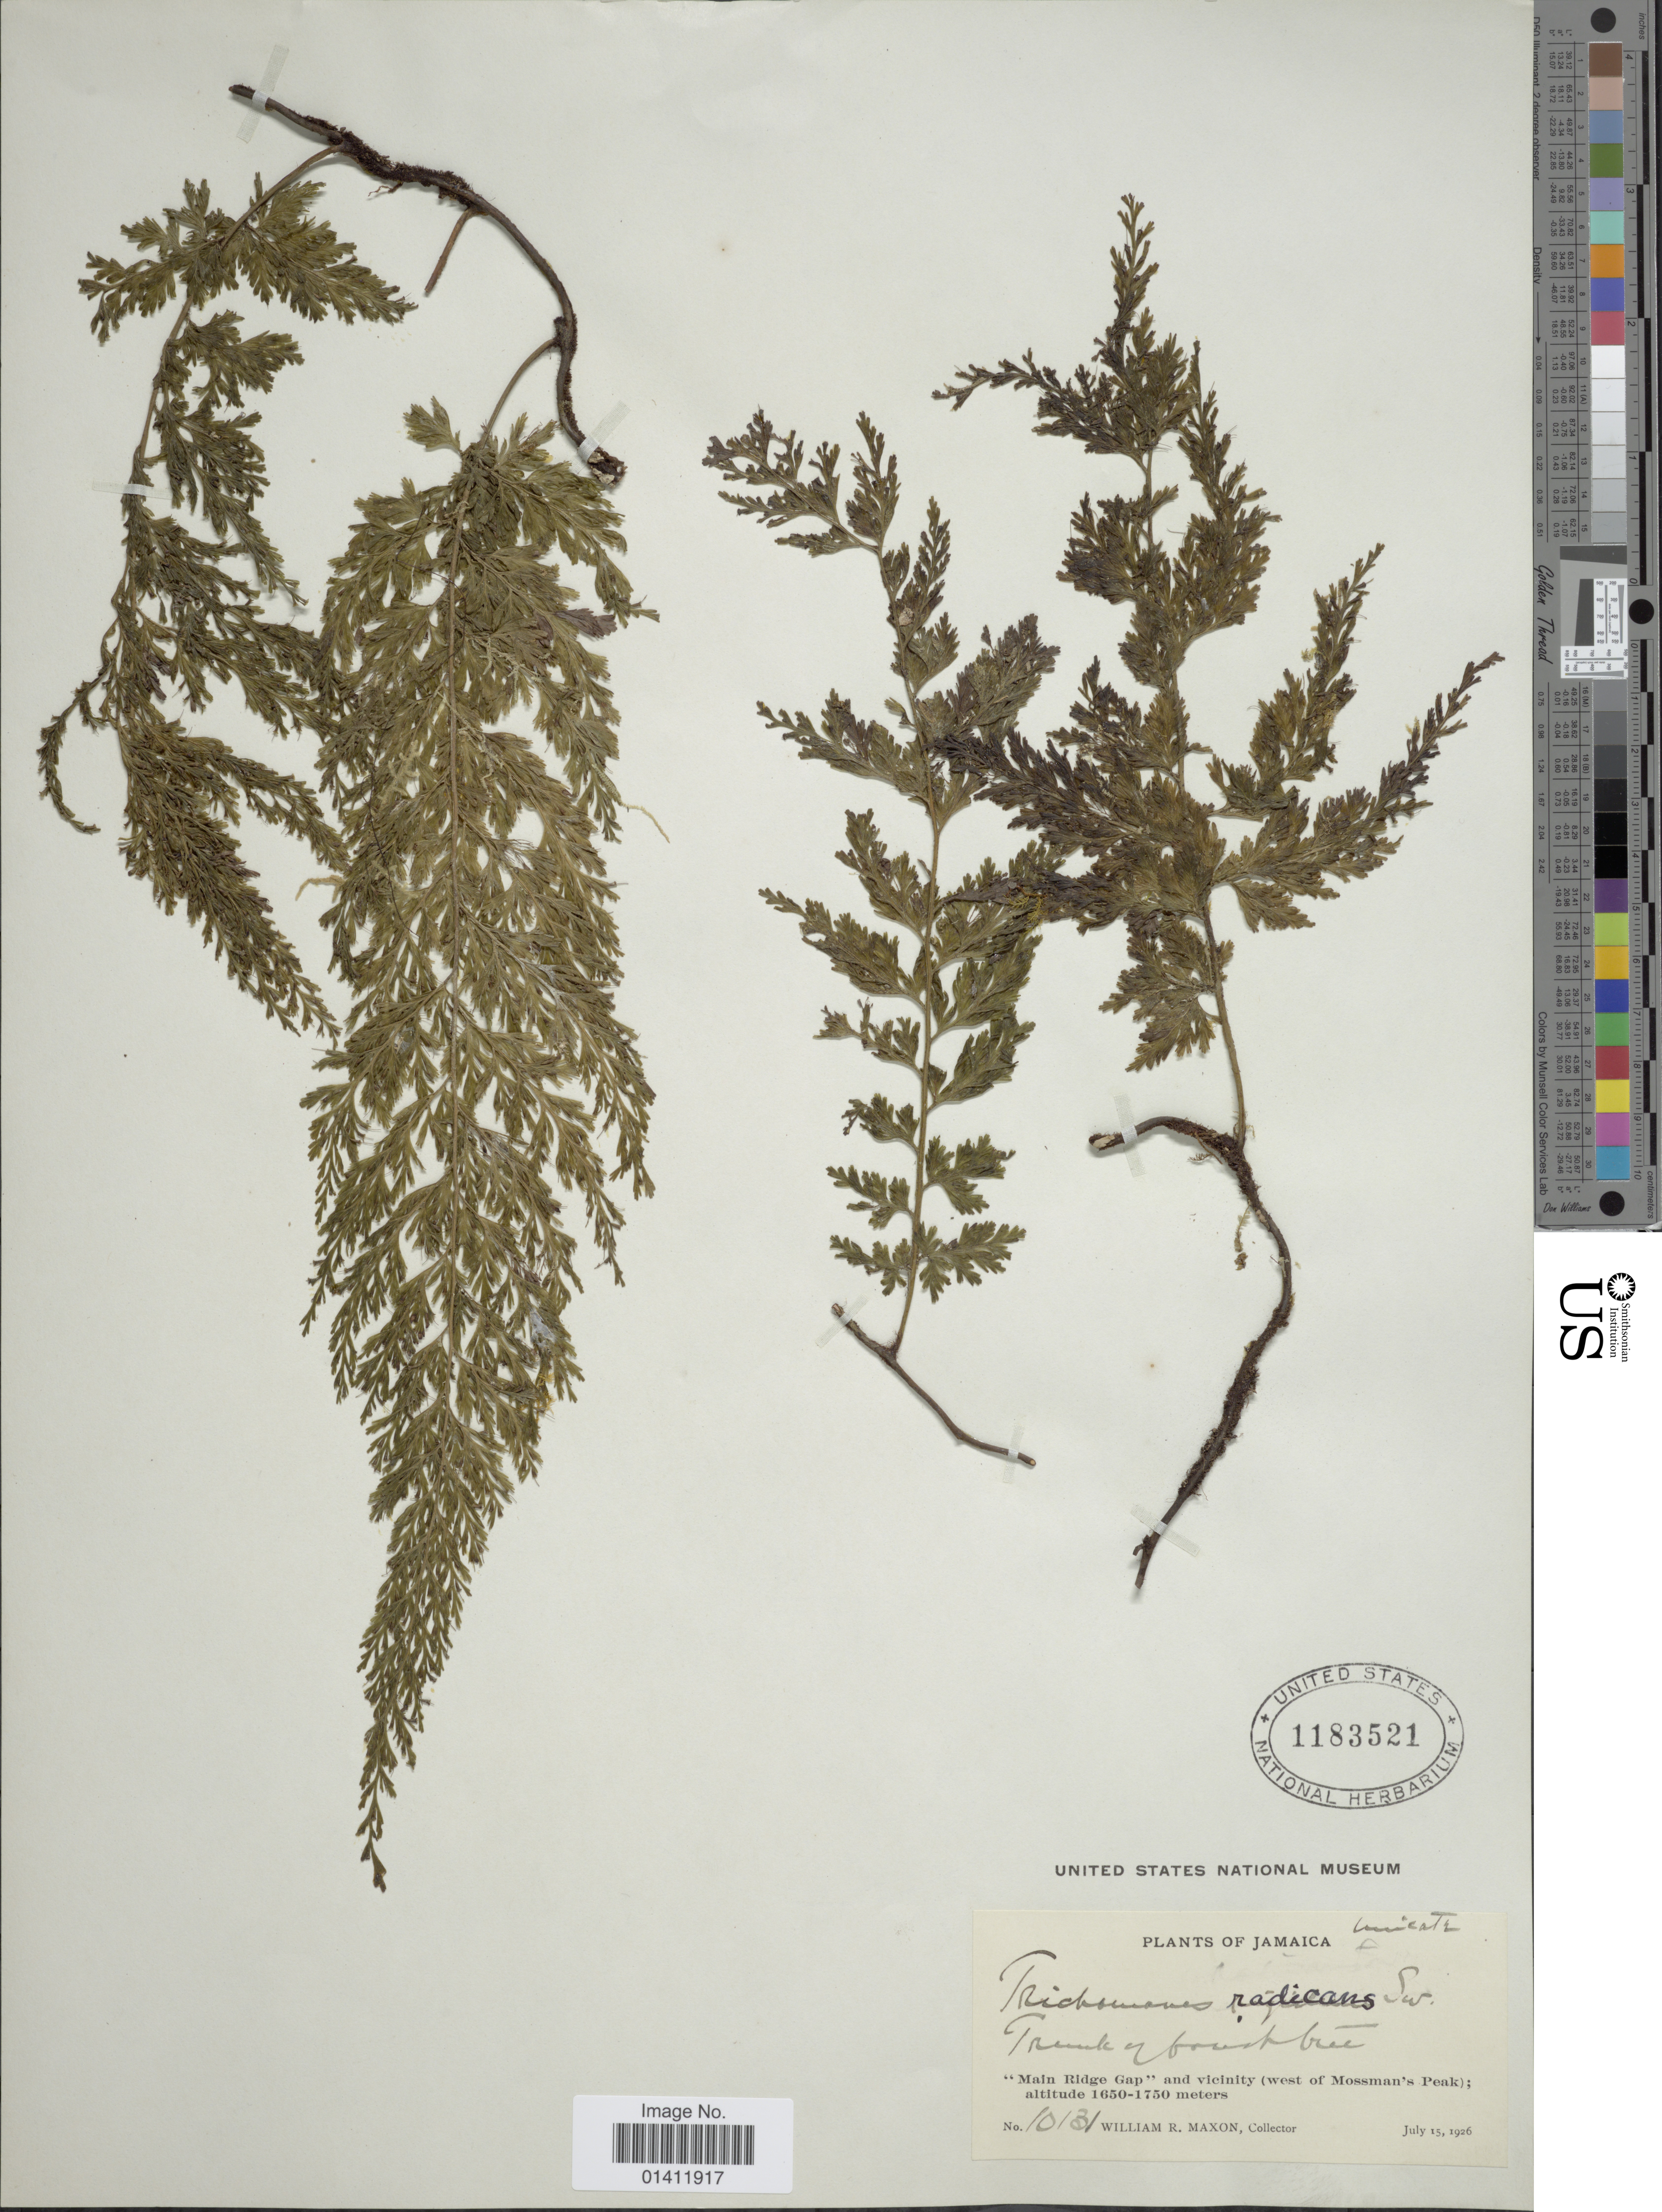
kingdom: Plantae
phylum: Tracheophyta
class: Polypodiopsida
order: Hymenophyllales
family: Hymenophyllaceae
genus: Vandenboschia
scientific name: Vandenboschia radicans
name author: (Sw.) Copel.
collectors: W. R. Maxon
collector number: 10131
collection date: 1926-07-15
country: Jamaica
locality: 'Main Ridge Gap' and vicinity (west of Mossman's Peak).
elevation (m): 1650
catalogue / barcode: US 1183521